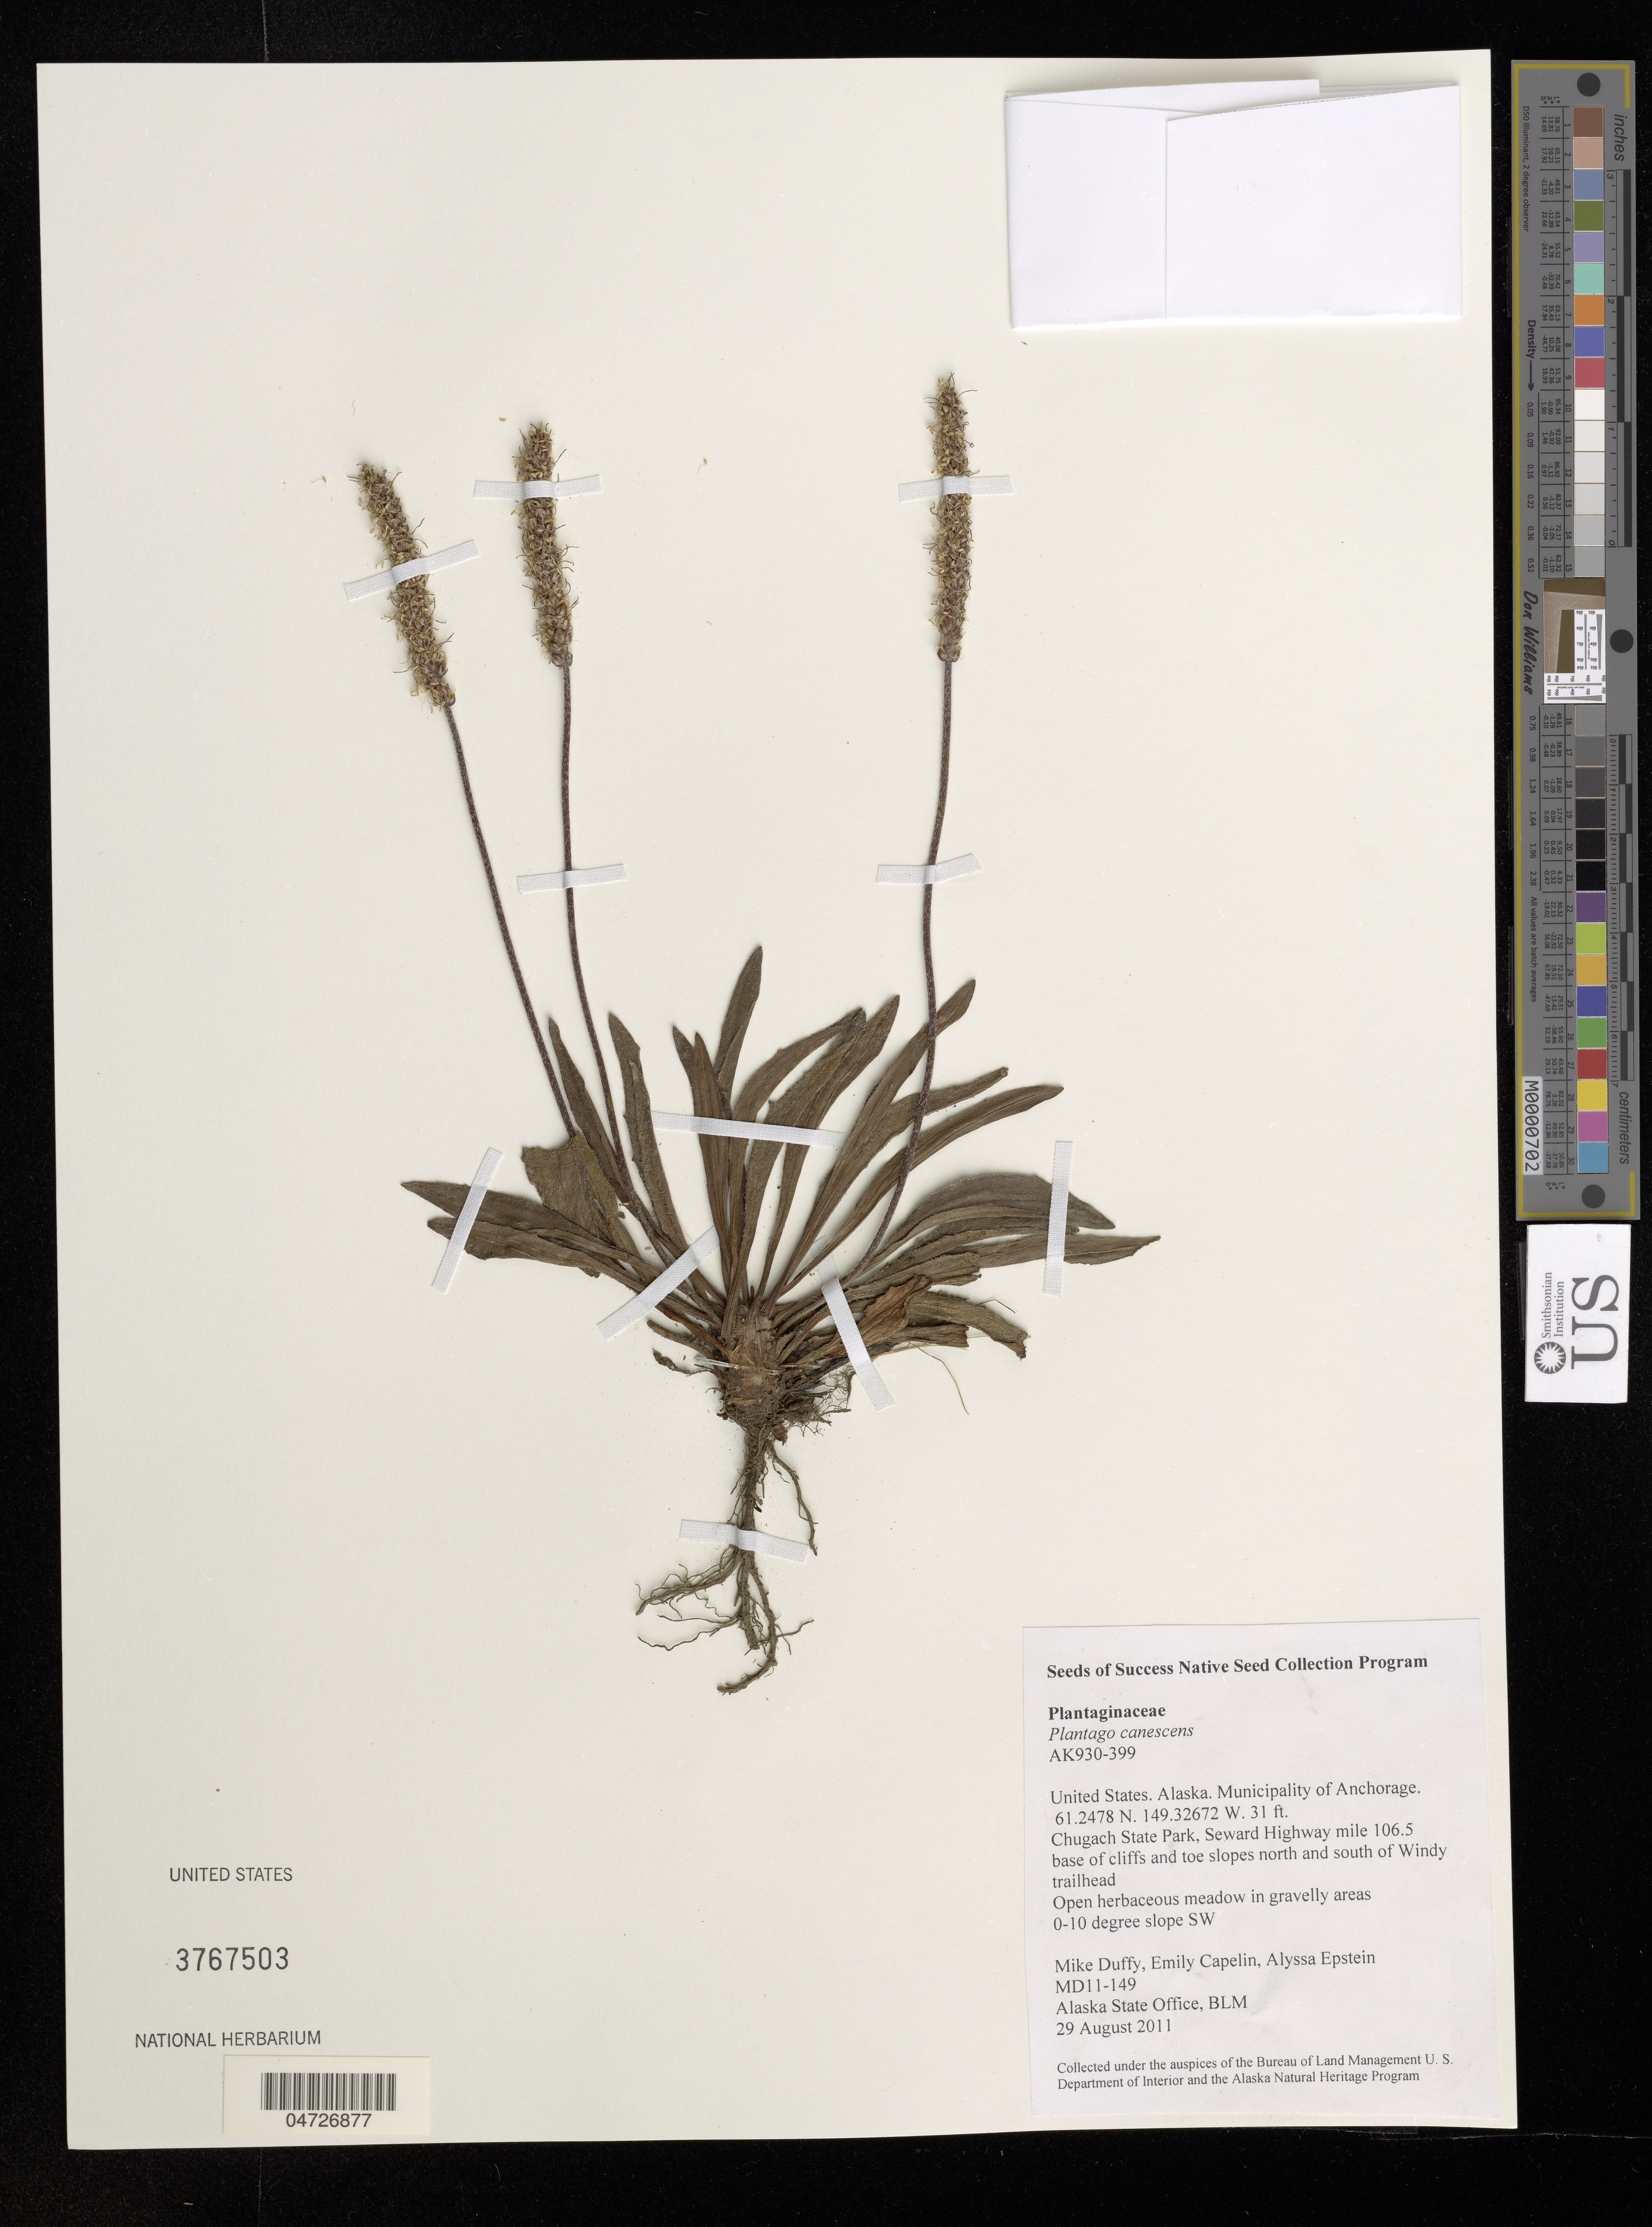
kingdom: Plantae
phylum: Tracheophyta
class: Magnoliopsida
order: Lamiales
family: Plantaginaceae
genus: Plantago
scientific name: Plantago canescens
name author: Adams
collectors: M. Duffy, E. Capelin & A. Epstein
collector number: MD11-149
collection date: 2011-08-29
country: United States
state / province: Alaska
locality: Municipality of Anchorage. Chugach State Park, Seward Highway mile 106.5 base of cliffs and toe slopes north and south of Windy trailhead.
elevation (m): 9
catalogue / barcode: US 3767503